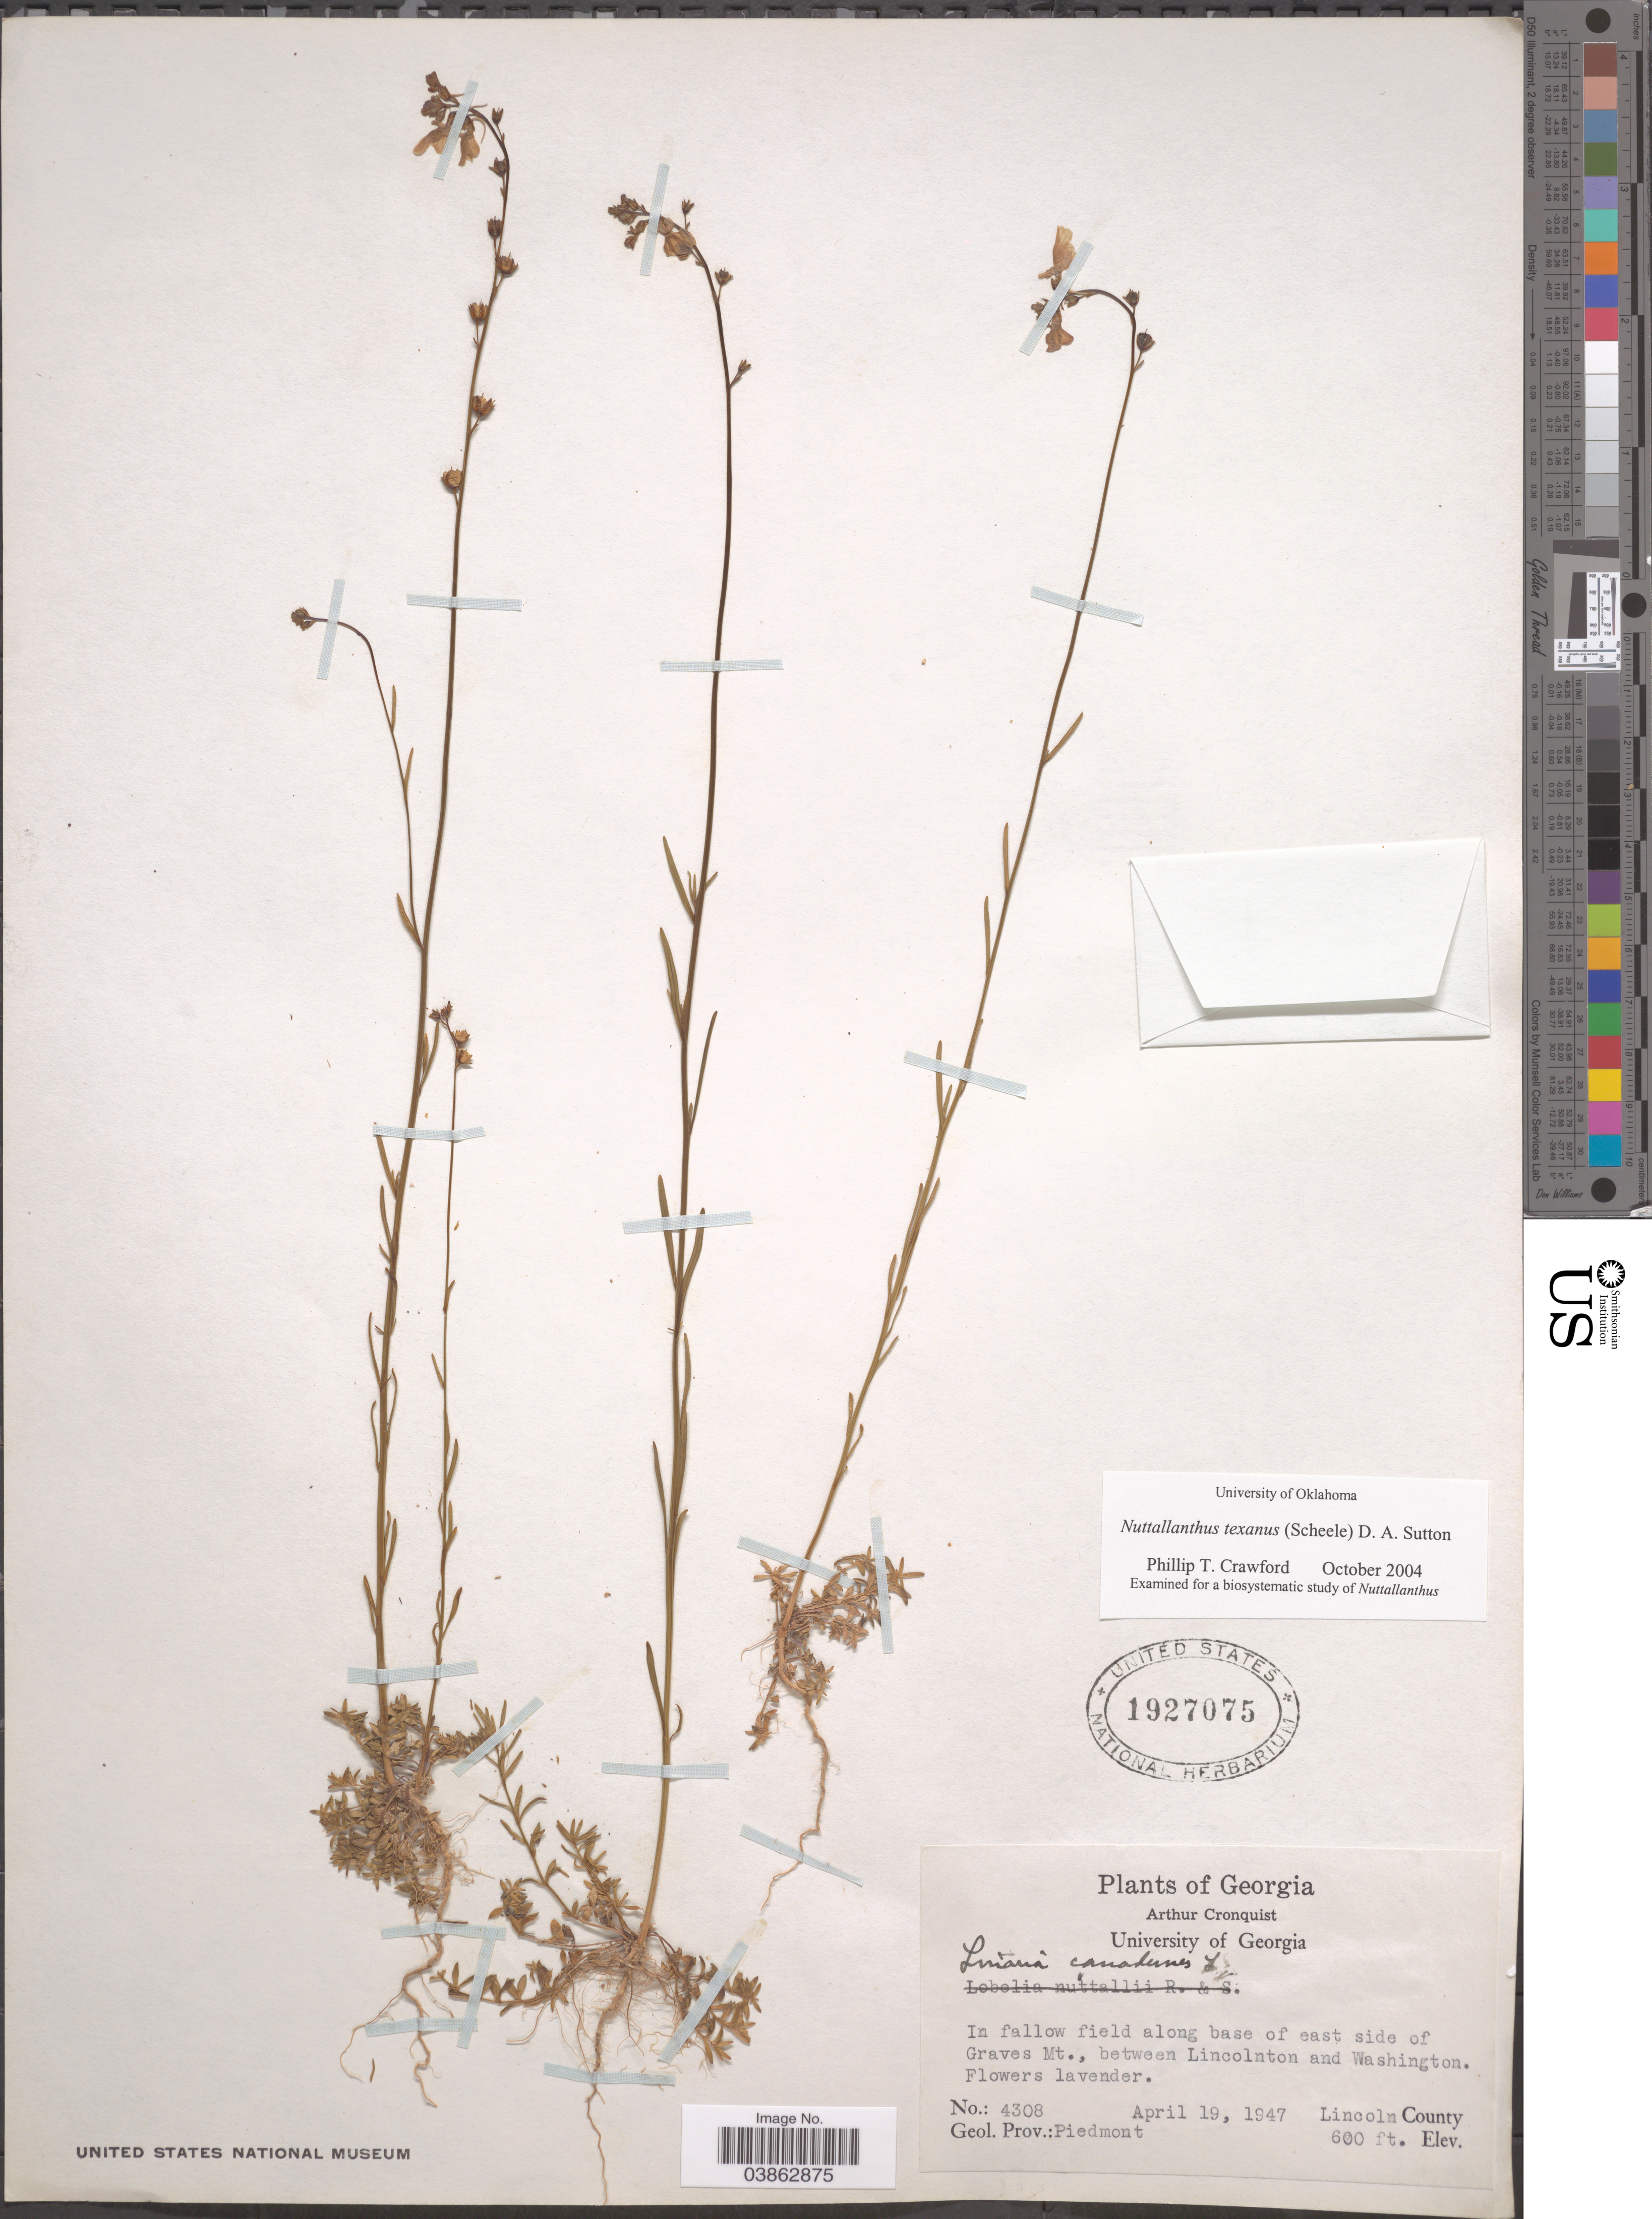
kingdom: Plantae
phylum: Tracheophyta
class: Magnoliopsida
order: Lamiales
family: Plantaginaceae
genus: Linaria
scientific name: Linaria texana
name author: Scheele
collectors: A. J. Cronquist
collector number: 4308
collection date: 1947-04-19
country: United States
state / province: Georgia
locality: In fallow field along base of east side of Graves Mt., between Lincolnton and Washington. Lincoln County. Geol. Prov.: Piedmont.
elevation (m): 183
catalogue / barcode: US 1927075